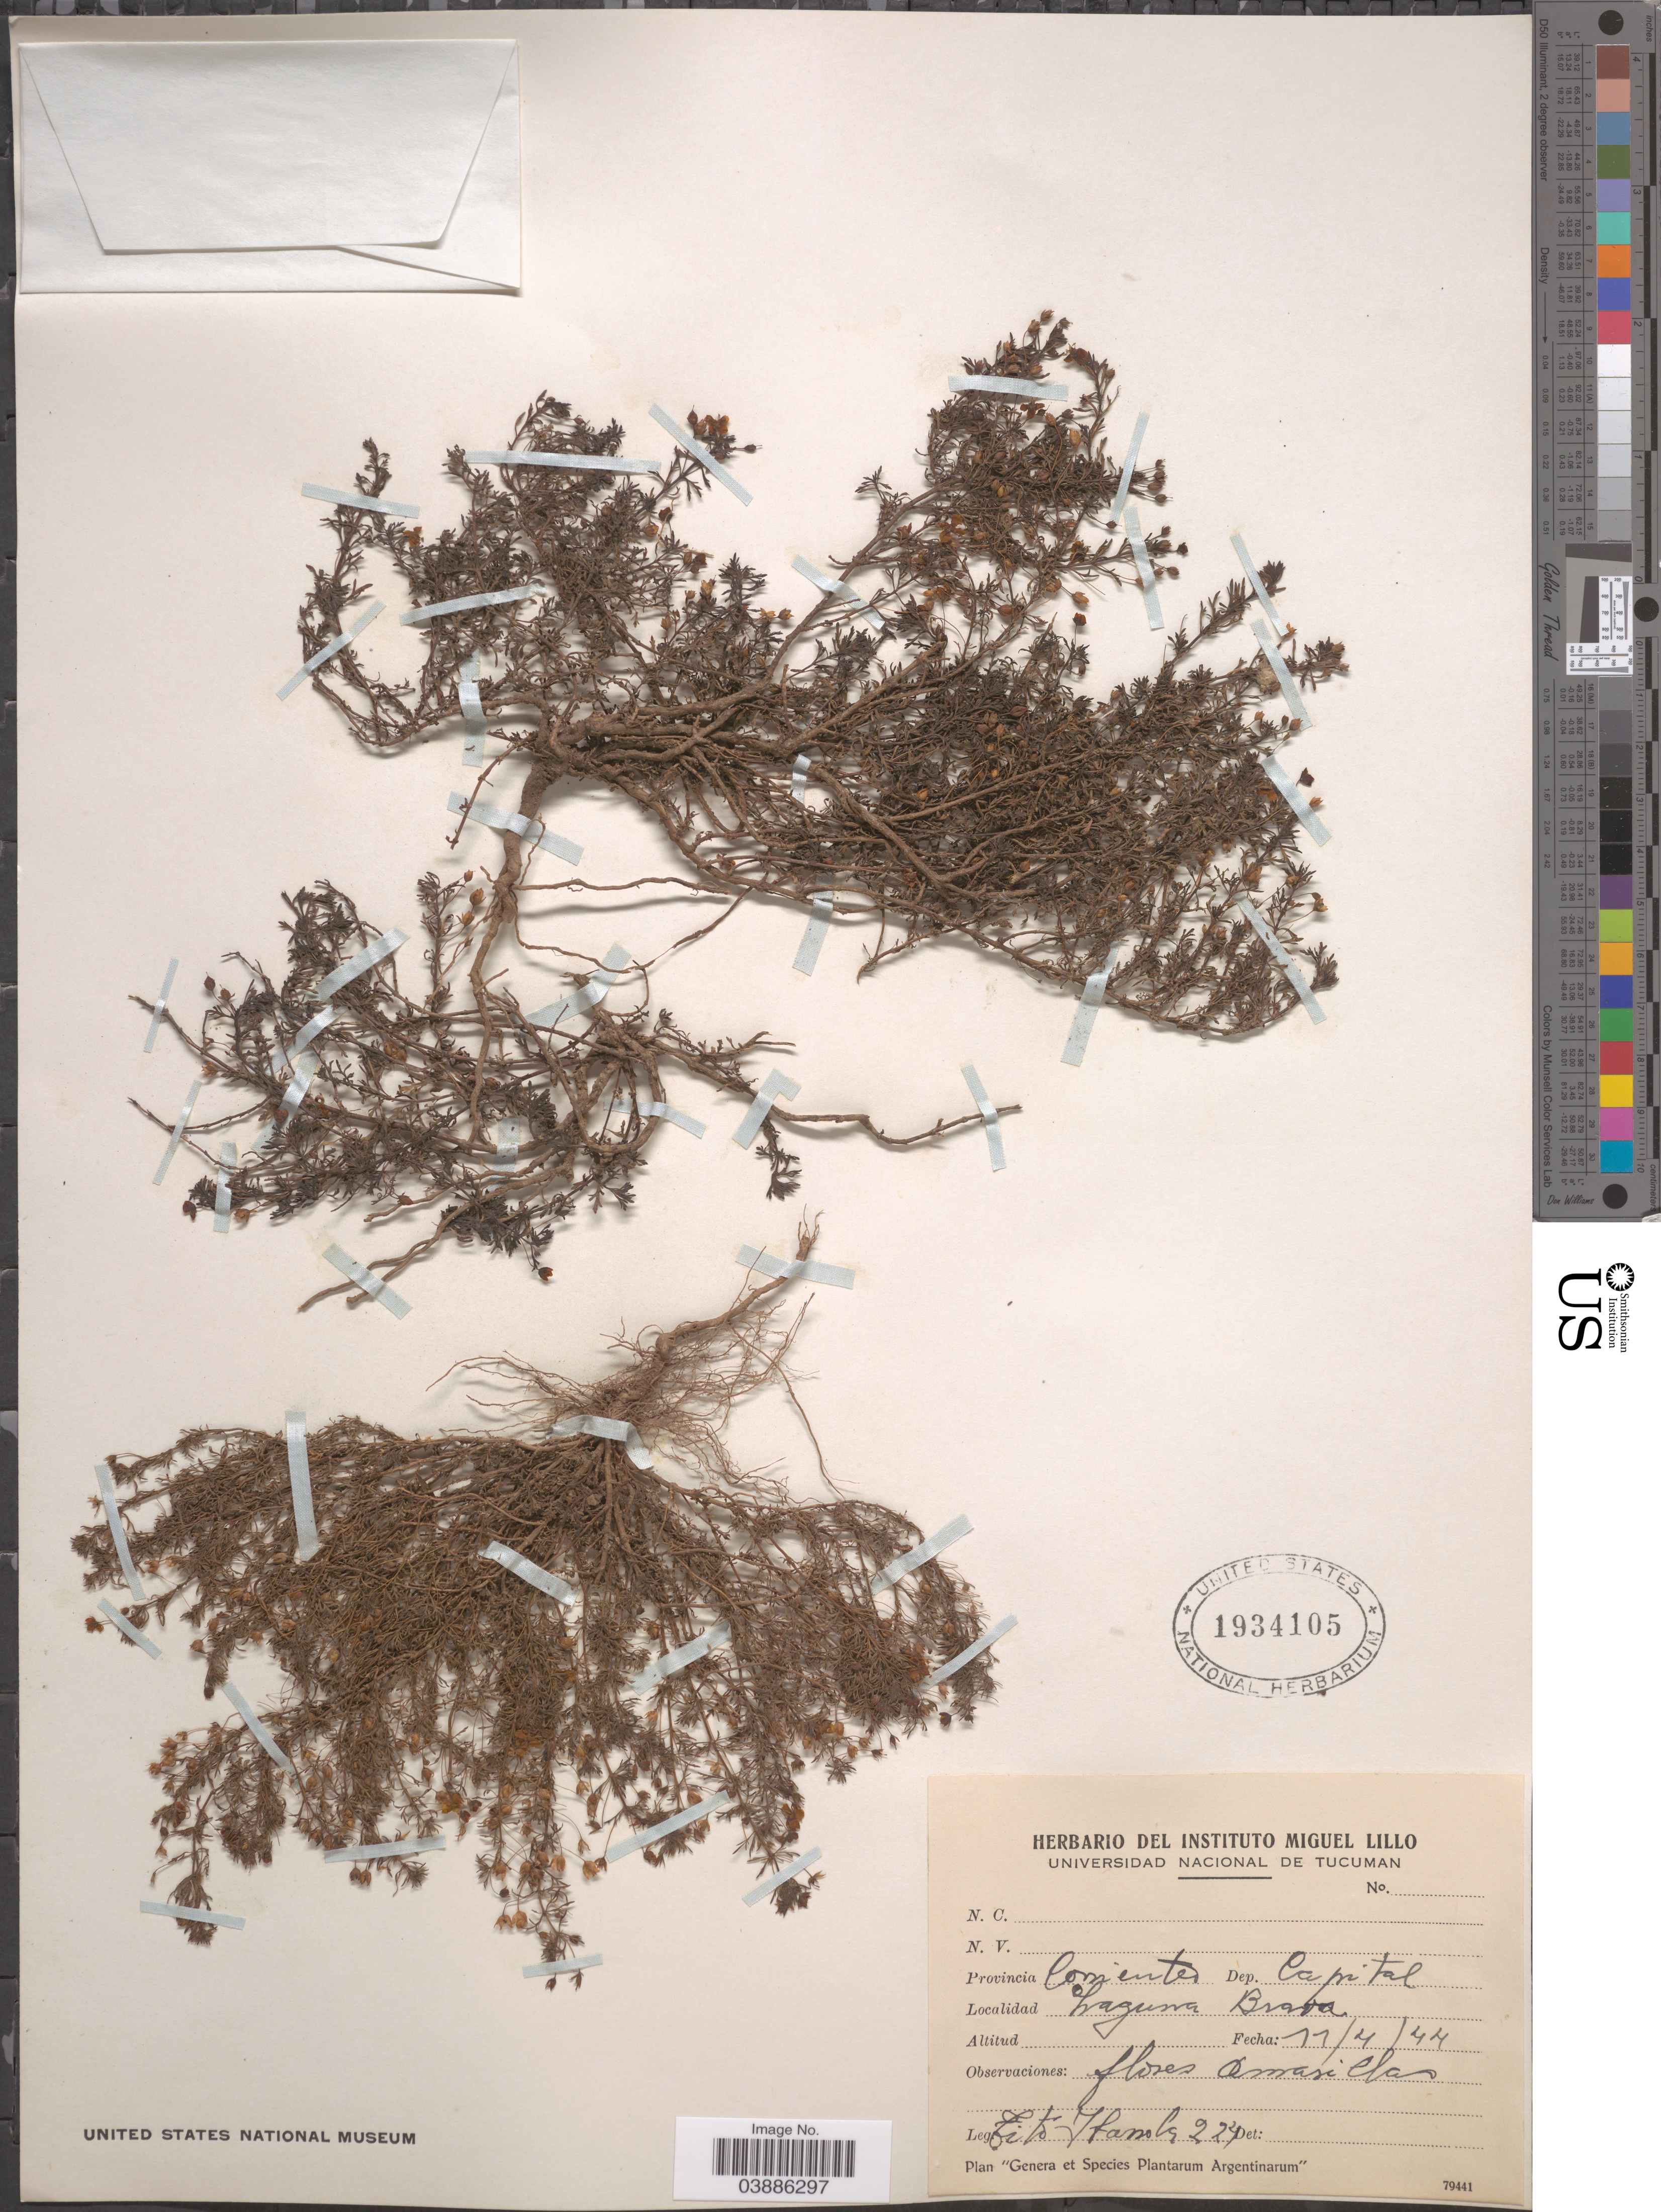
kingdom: Plantae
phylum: Tracheophyta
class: Magnoliopsida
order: Lamiales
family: Plantaginaceae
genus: Scoparia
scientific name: Scoparia grisebachii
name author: Fritsch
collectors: T. Ibarrola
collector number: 224*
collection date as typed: Transcribed d/m/y: 11/4/44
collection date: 1944-04-11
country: Argentina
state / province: Corrientes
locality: Dep. Capital. Laguna Brava.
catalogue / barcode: US 1934105